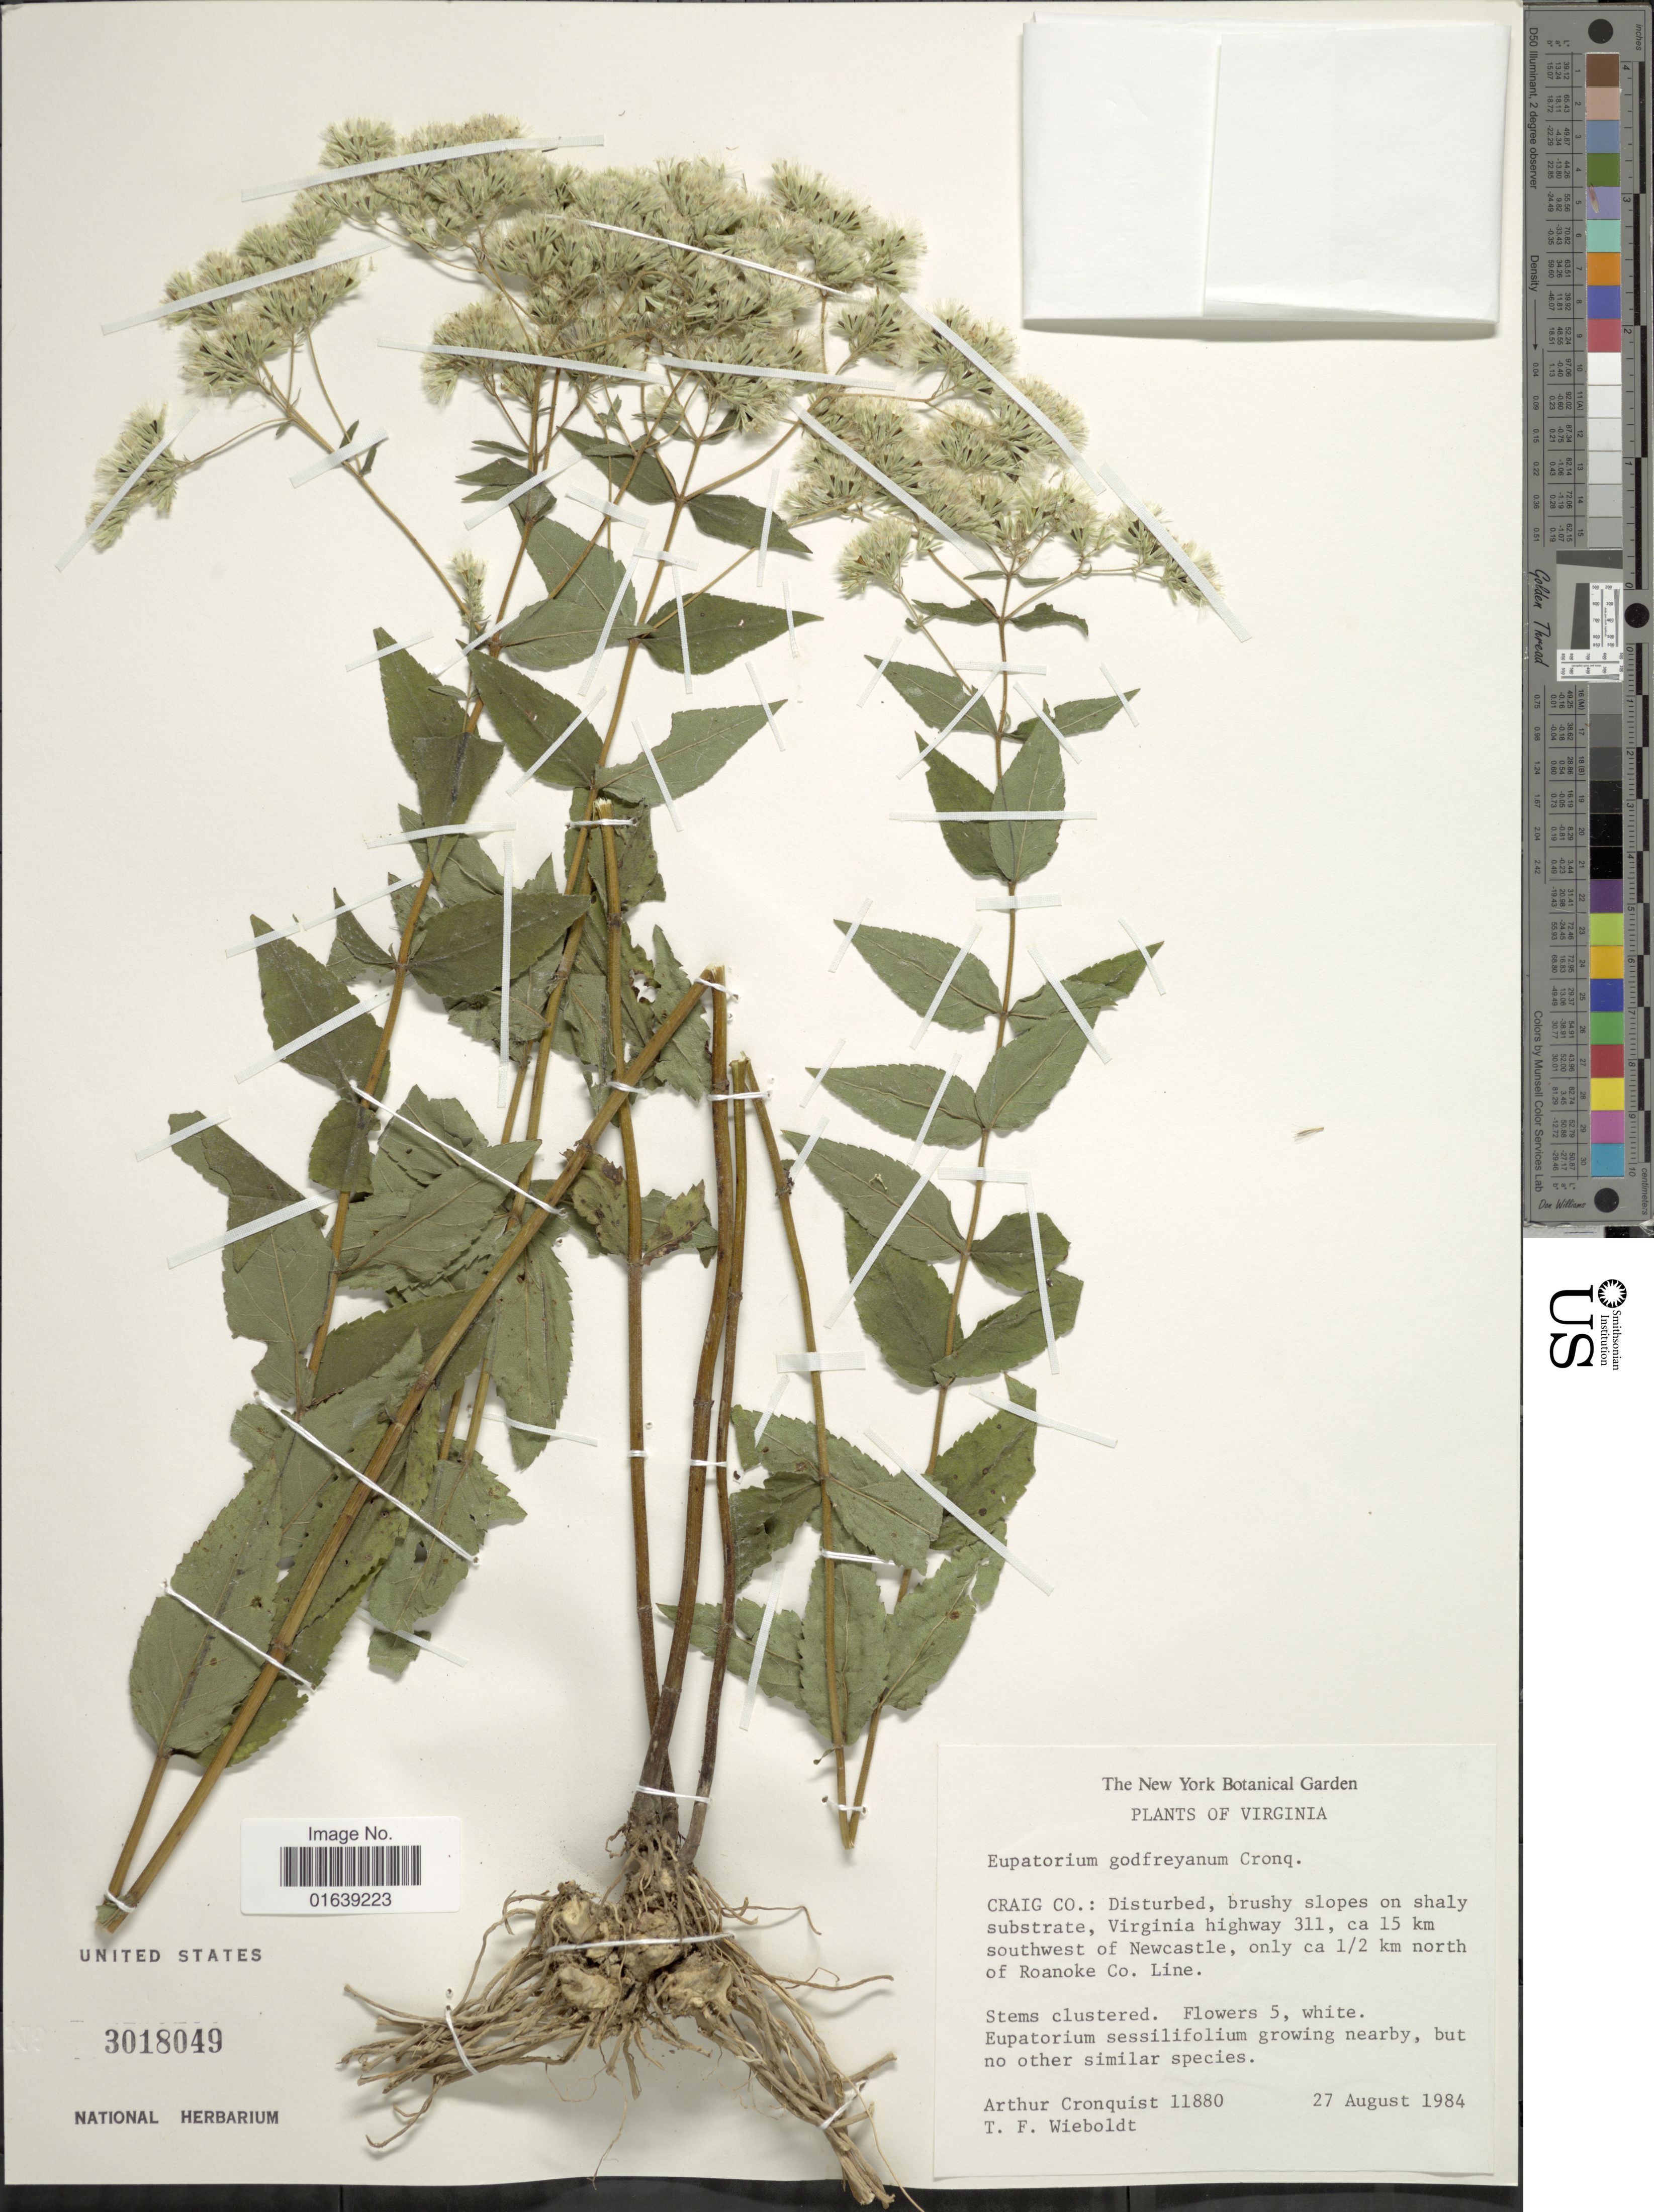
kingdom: Plantae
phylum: Tracheophyta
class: Magnoliopsida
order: Asterales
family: Asteraceae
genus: Eupatorium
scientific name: Eupatorium godfreyanum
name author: Cronq.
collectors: A. J. Cronquist & T. Wieboldt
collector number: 11880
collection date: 1984-08-27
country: United States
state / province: Virginia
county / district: Craig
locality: Virginia. Craig Co.: Diturbed, brushy slopes on shaly substrate, Virginia highway 311. ca 15 km southwest of Newcastle, only ca 1/2 km north of Roanoke Co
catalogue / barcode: US 3018049